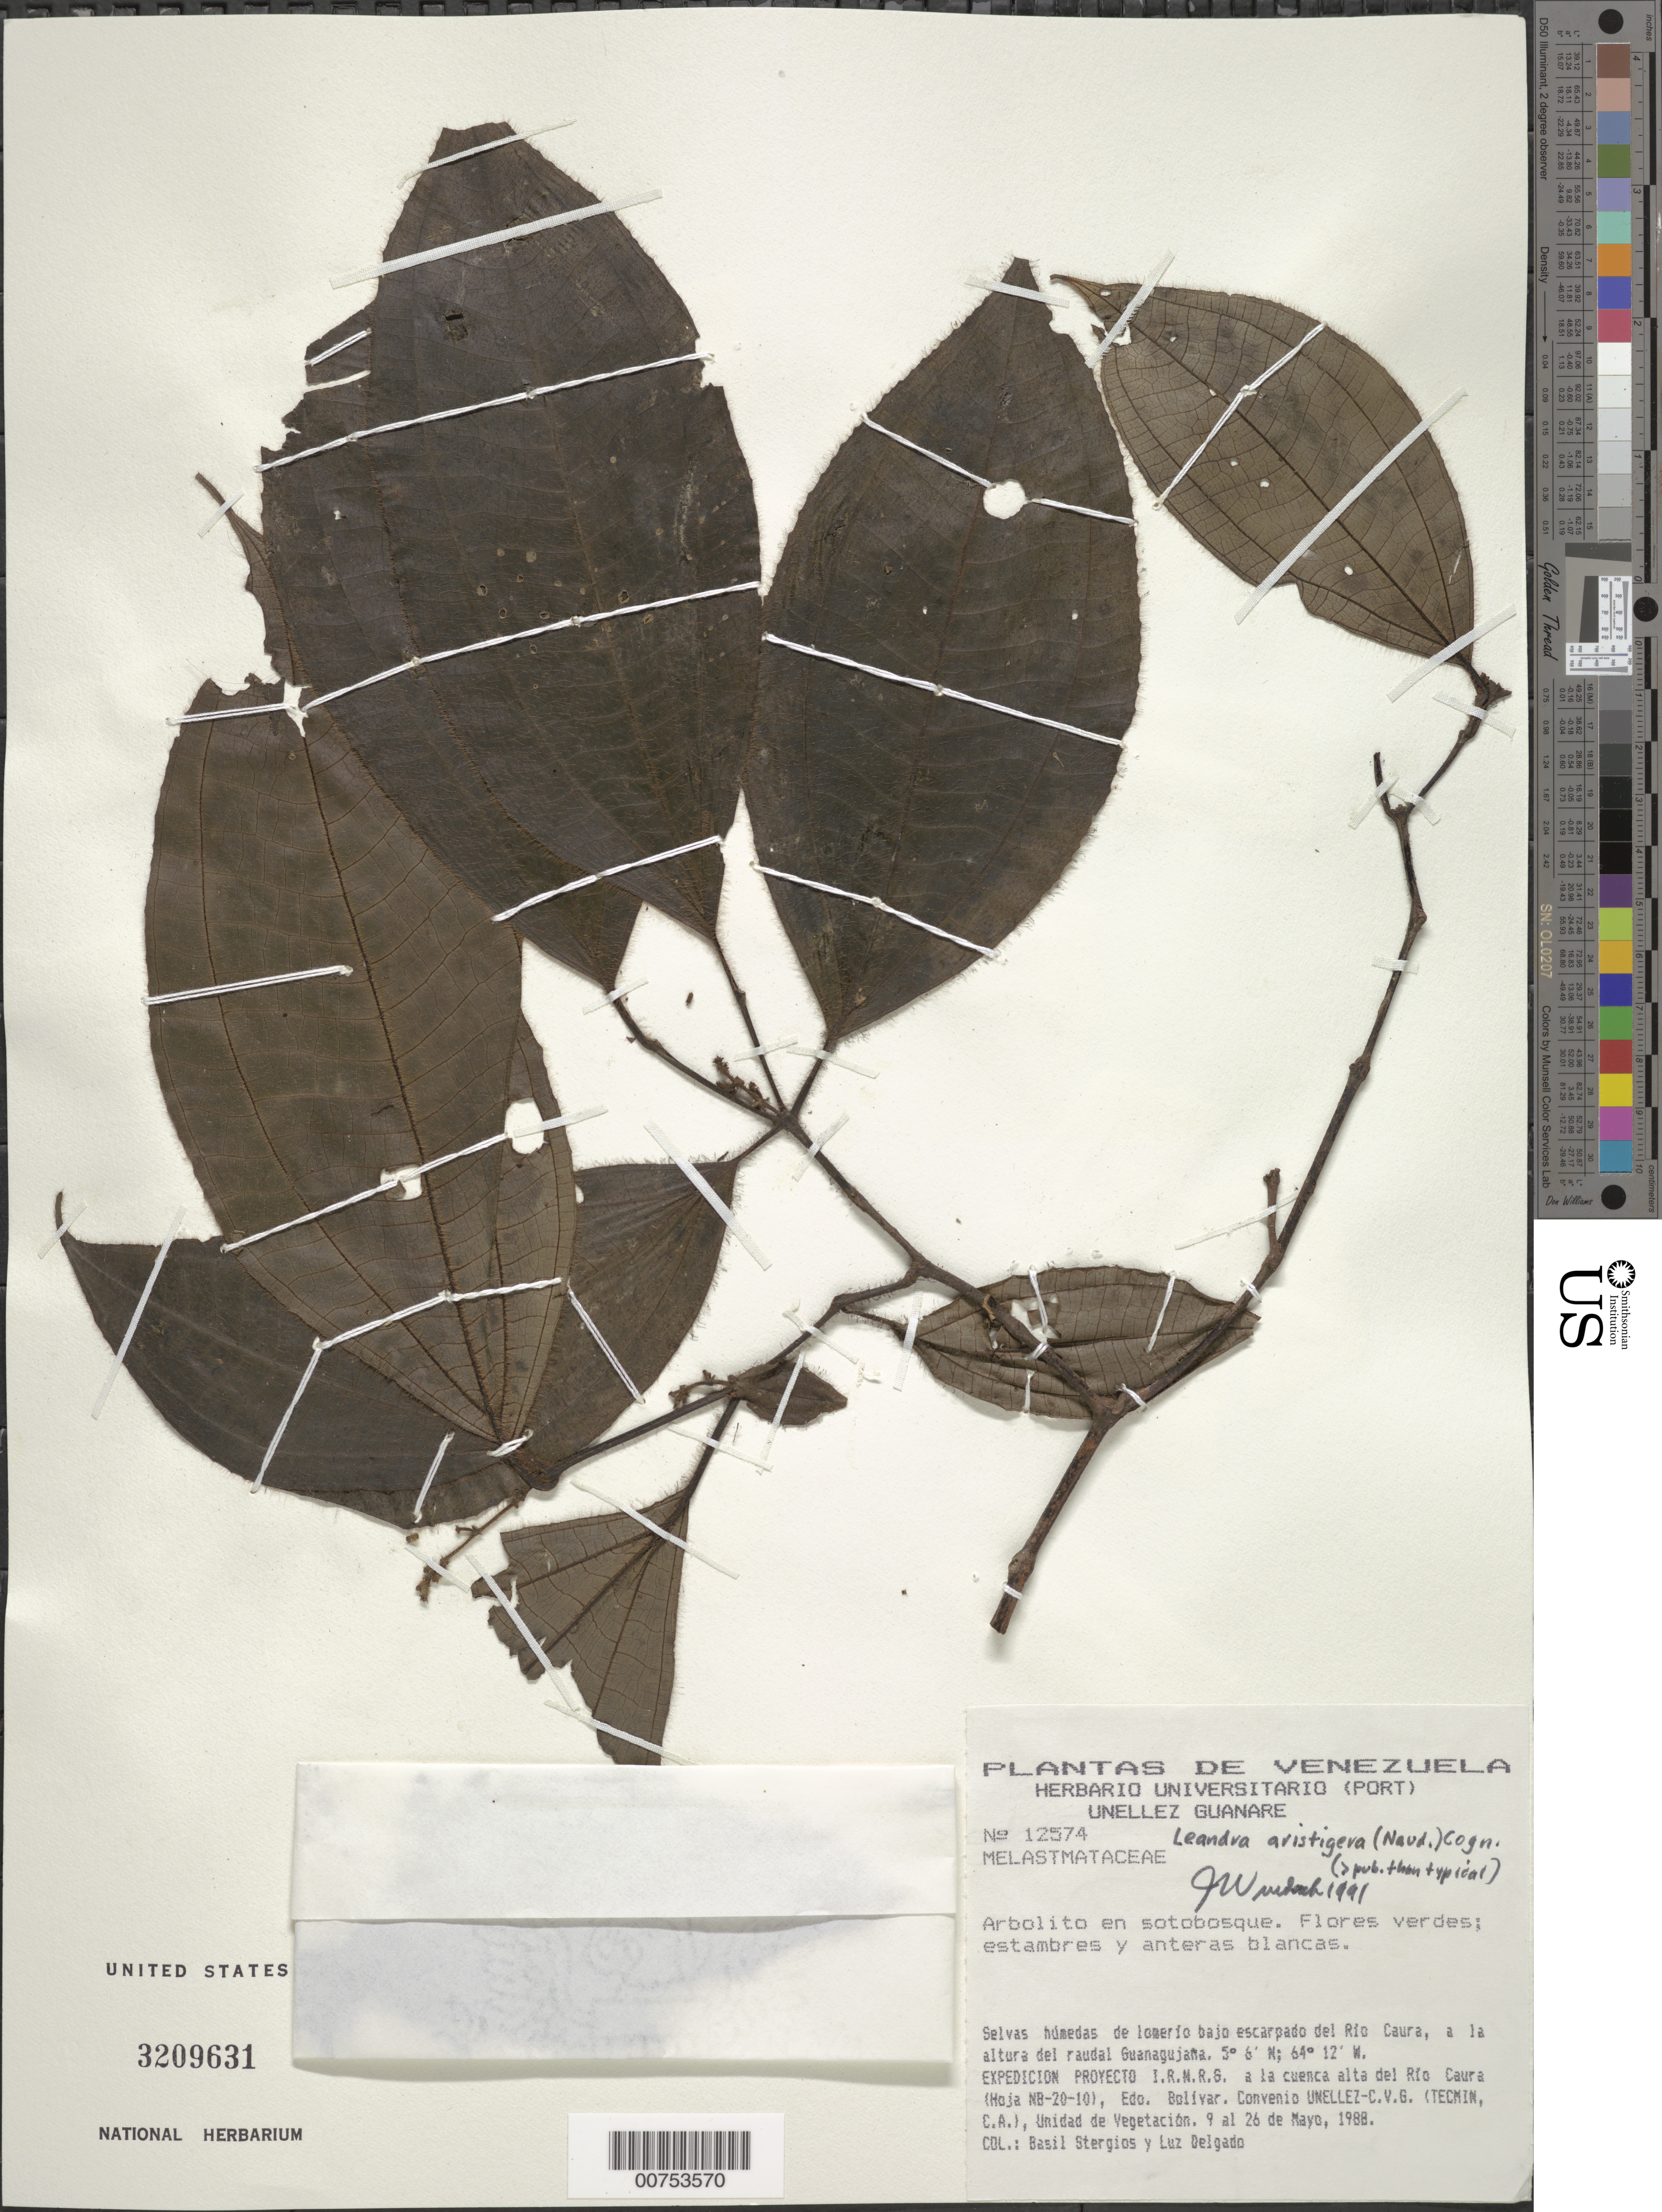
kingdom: Plantae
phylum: Tracheophyta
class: Magnoliopsida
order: Myrtales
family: Melastomataceae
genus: Leandra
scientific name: Leandra aristigera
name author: (Naudin) Cogn.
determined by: Wurdack, John J., (US), US (UNITED STATES)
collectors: B. G. Stergios & L. Delgado V.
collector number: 12574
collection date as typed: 9-May-88 to 26-May-88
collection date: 1988-05-09/1988-05-26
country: Venezuela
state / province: Bolívar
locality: Río Caura, raudal Guanagujaña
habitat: Sotobosque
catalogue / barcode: US 3209631